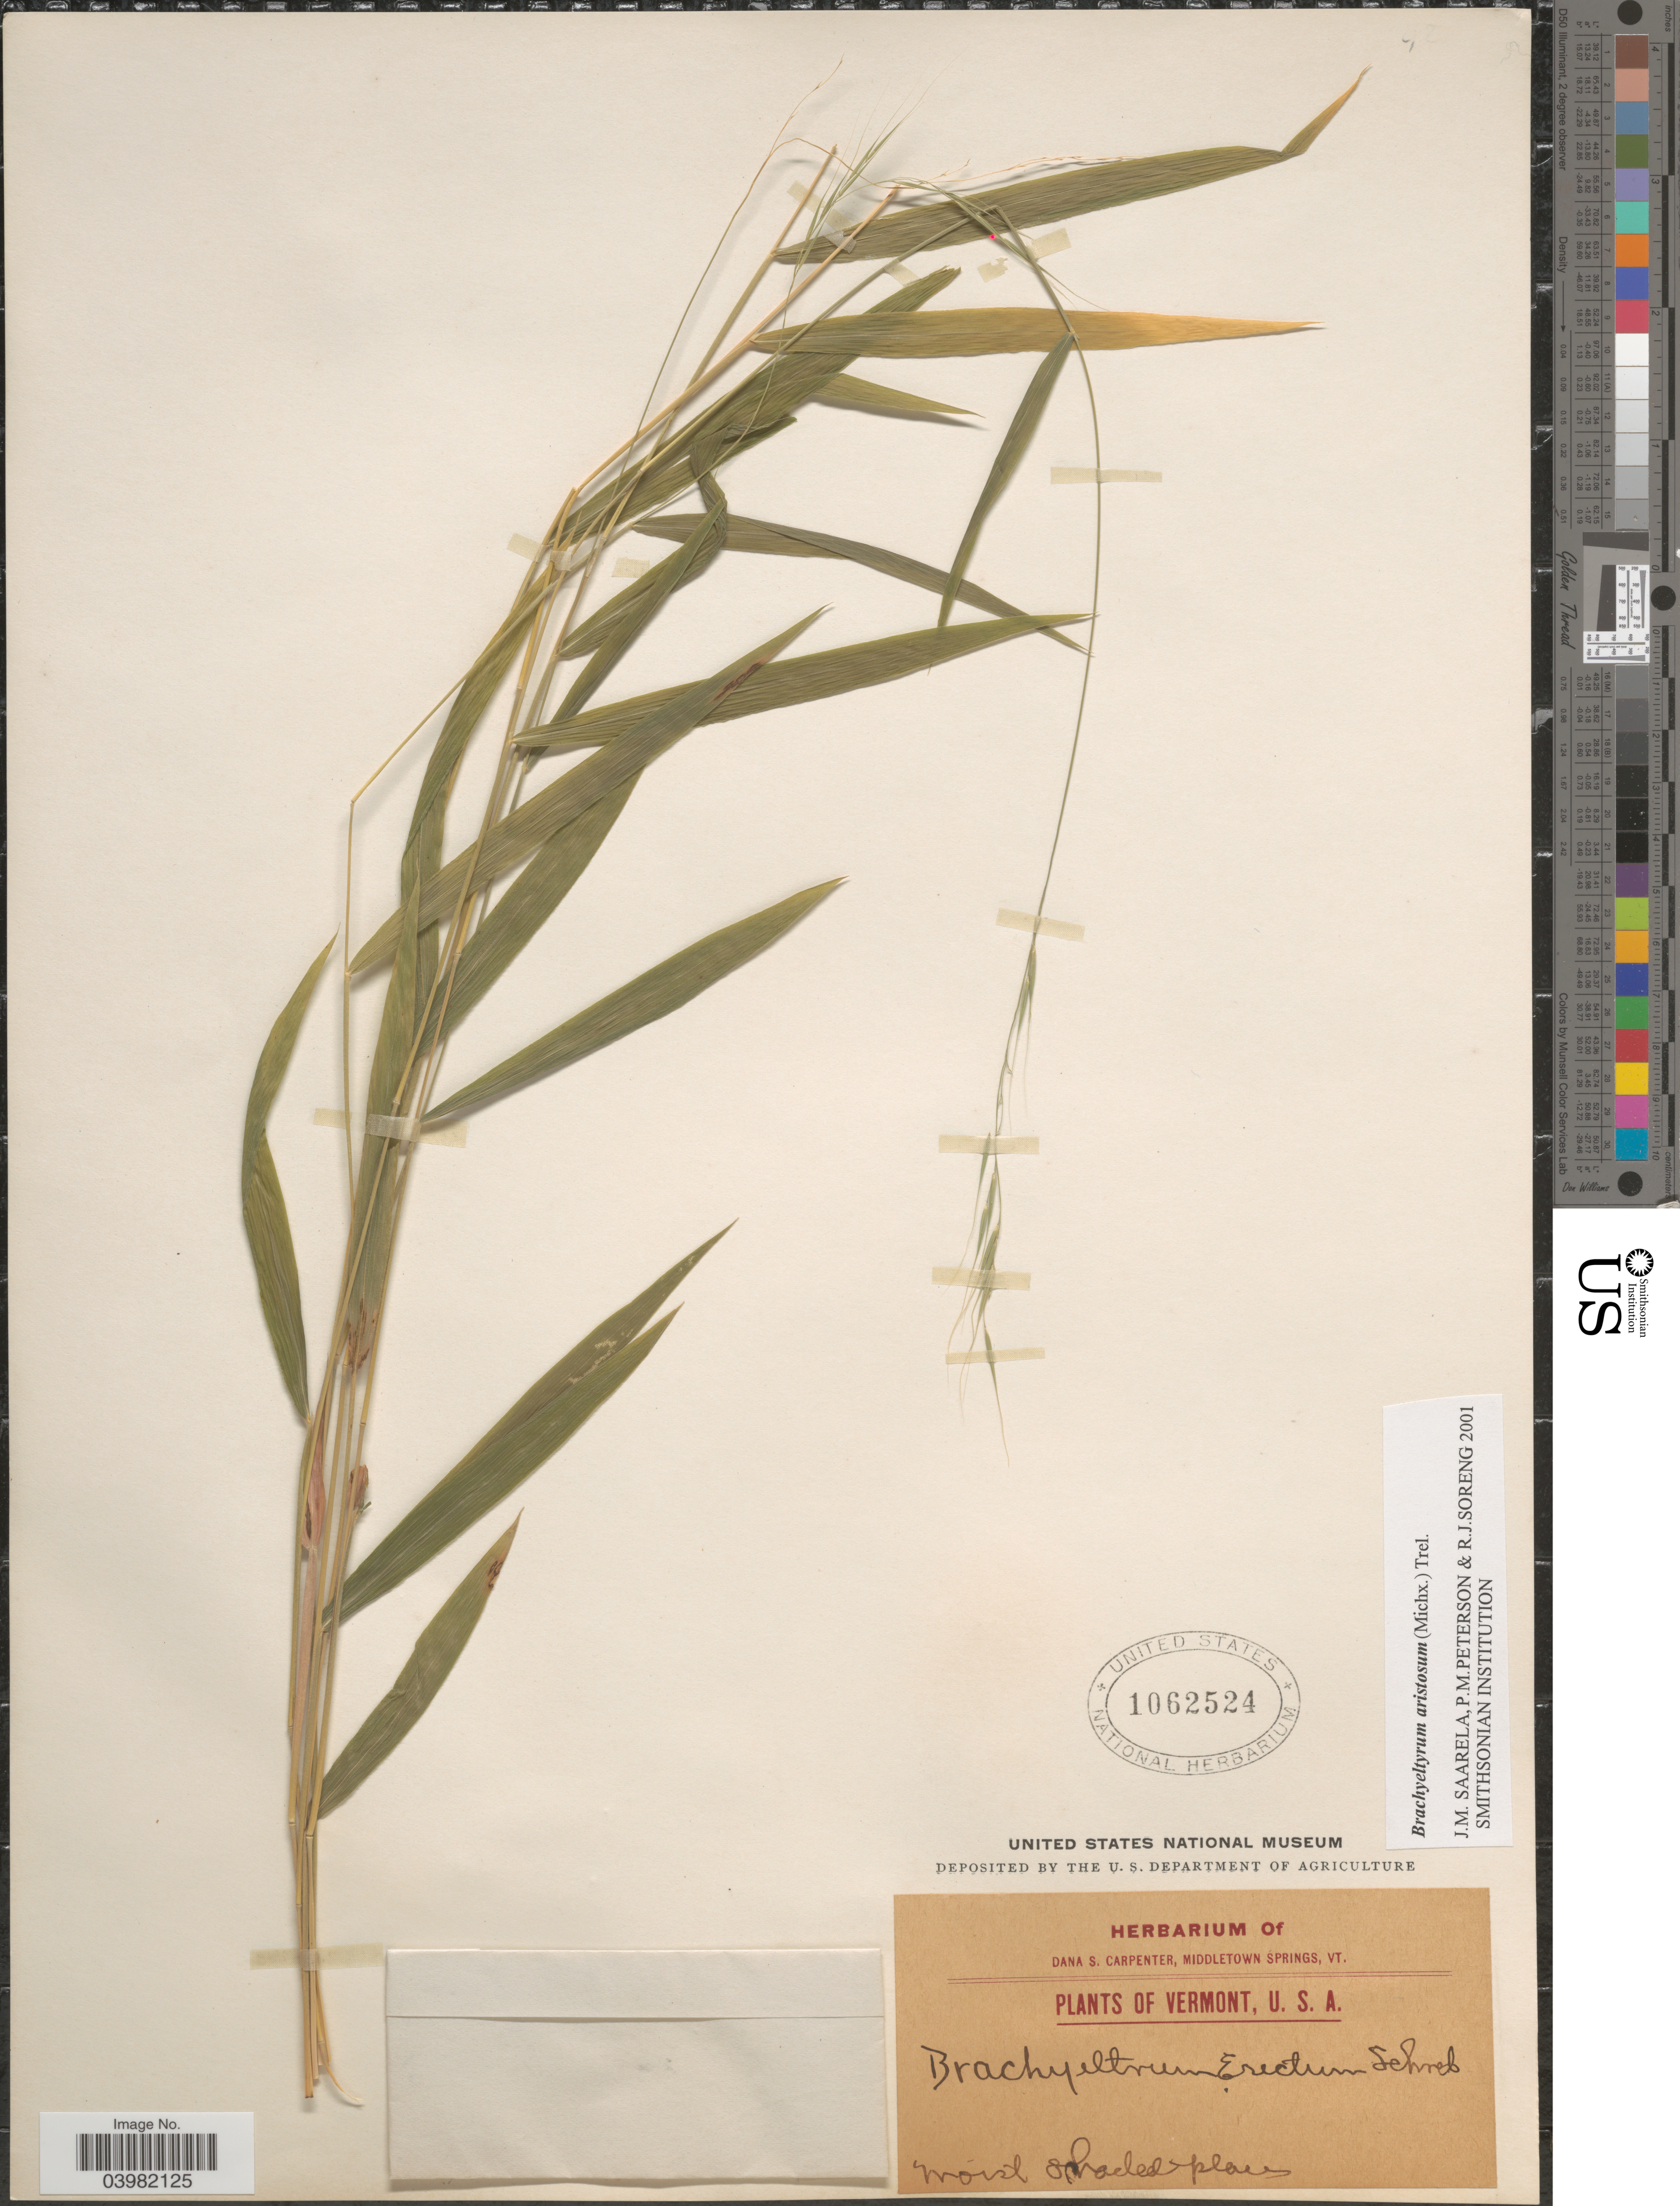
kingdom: Plantae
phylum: Tracheophyta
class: Liliopsida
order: Poales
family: Poaceae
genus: Brachyelytrum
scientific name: Brachyelytrum aristosum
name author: (Michx.) P. Beauv. ex Trel.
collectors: ex herb. Dana S. Carpenter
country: United States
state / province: Vermont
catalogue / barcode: US 1062524